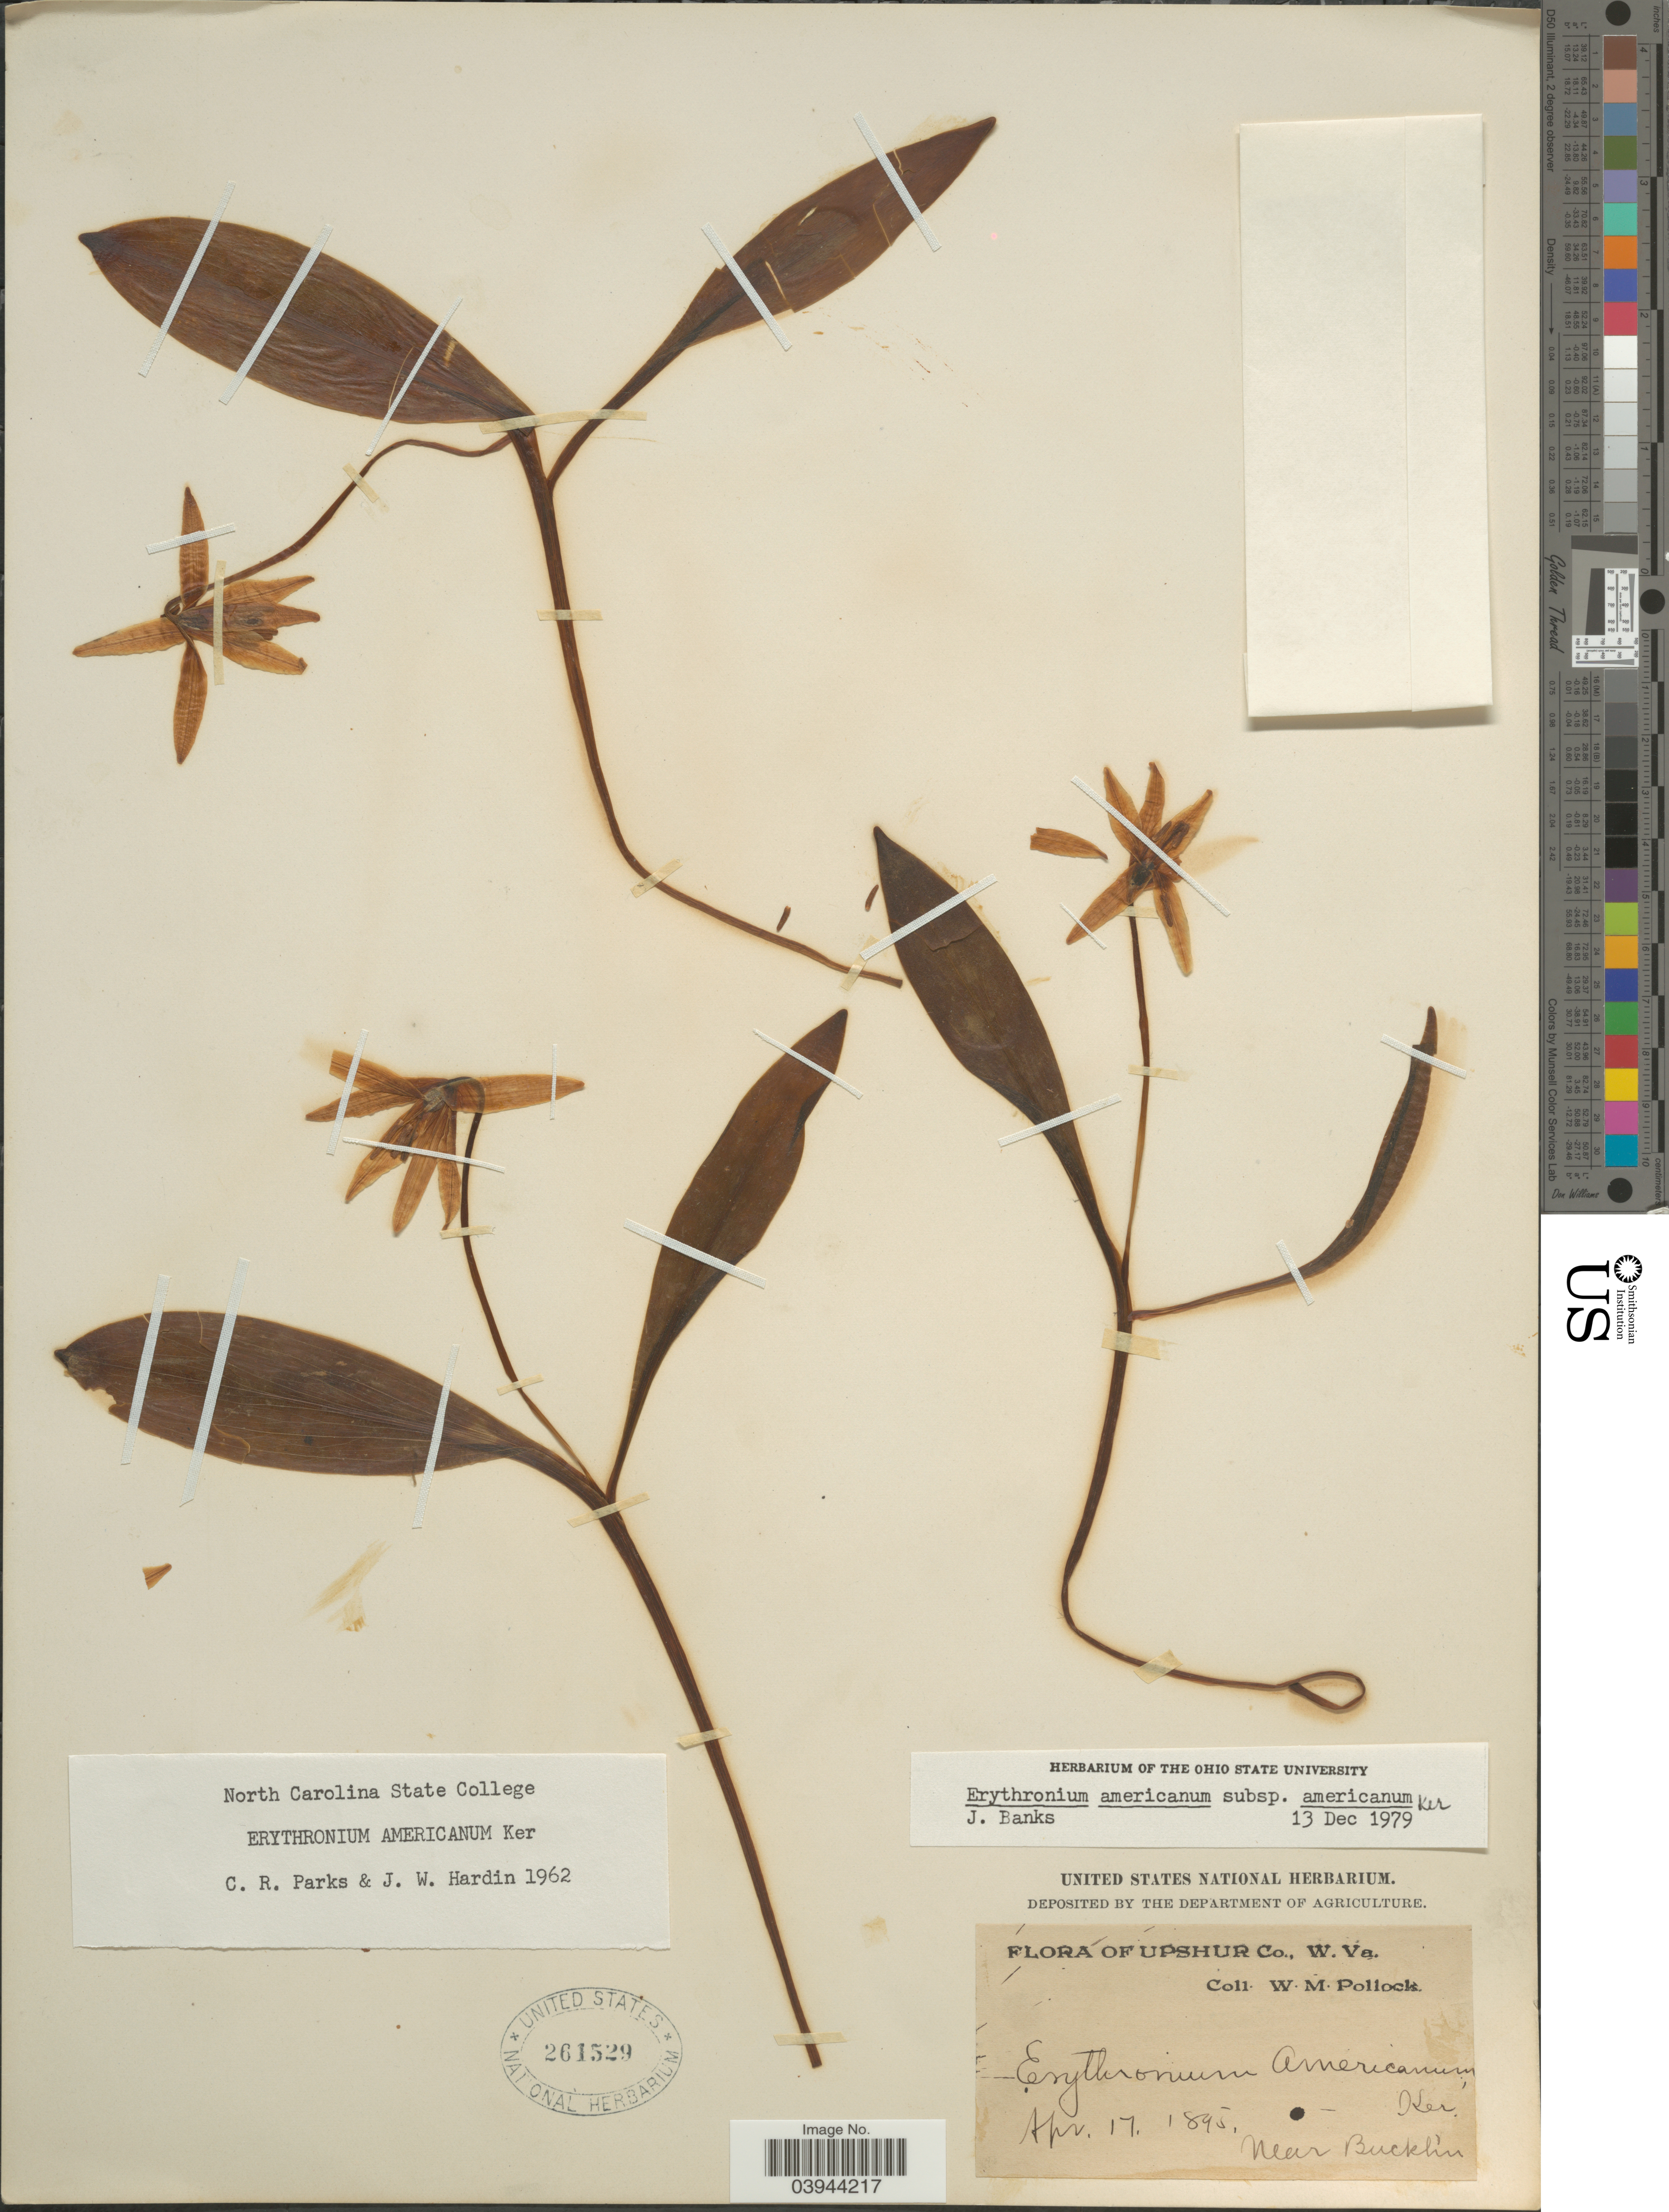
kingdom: Plantae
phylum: Tracheophyta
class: Liliopsida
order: Liliales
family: Liliaceae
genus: Erythronium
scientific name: Erythronium americanum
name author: Ker Gawl.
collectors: W. M. Pollock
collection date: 1895-04-17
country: United States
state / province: West Virginia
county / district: Upshur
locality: Near Bucklin.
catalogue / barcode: US 261529